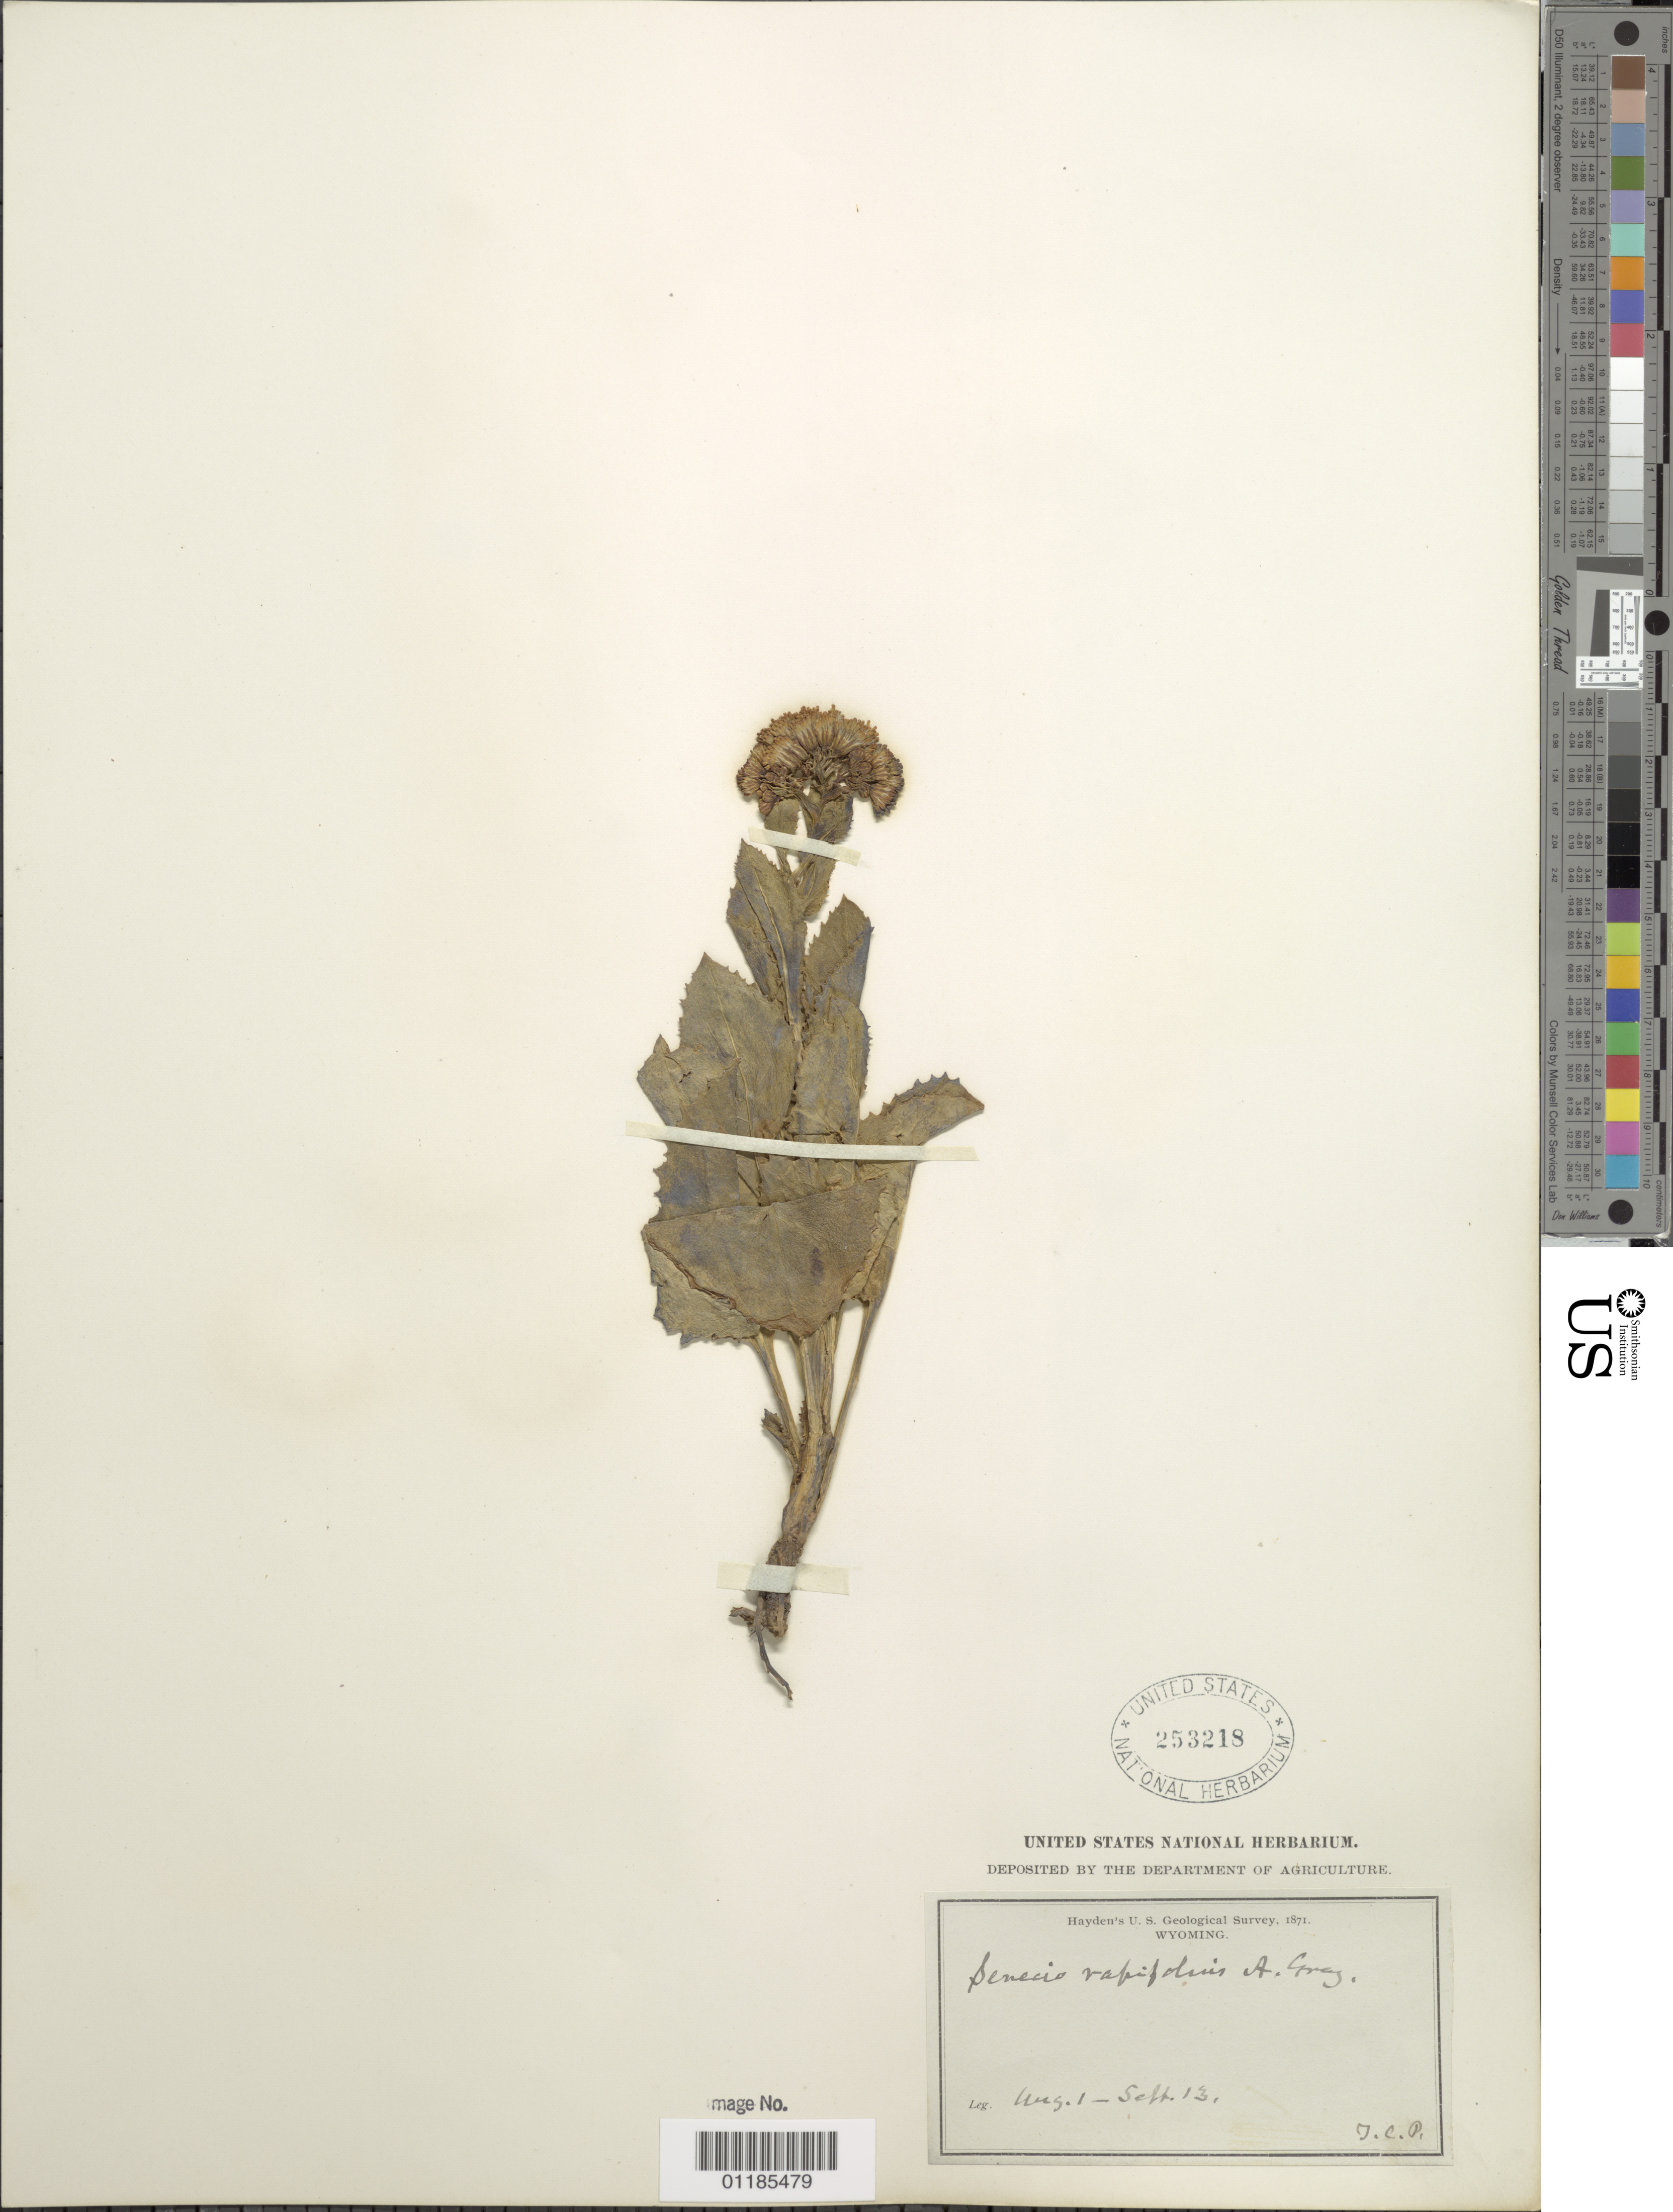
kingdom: Plantae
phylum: Tracheophyta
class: Magnoliopsida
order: Asterales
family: Asteraceae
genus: Senecio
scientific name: Senecio rapifolius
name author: Nutt.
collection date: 1871-08-01/1871-09-13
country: United States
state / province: Wyoming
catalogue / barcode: US 253218